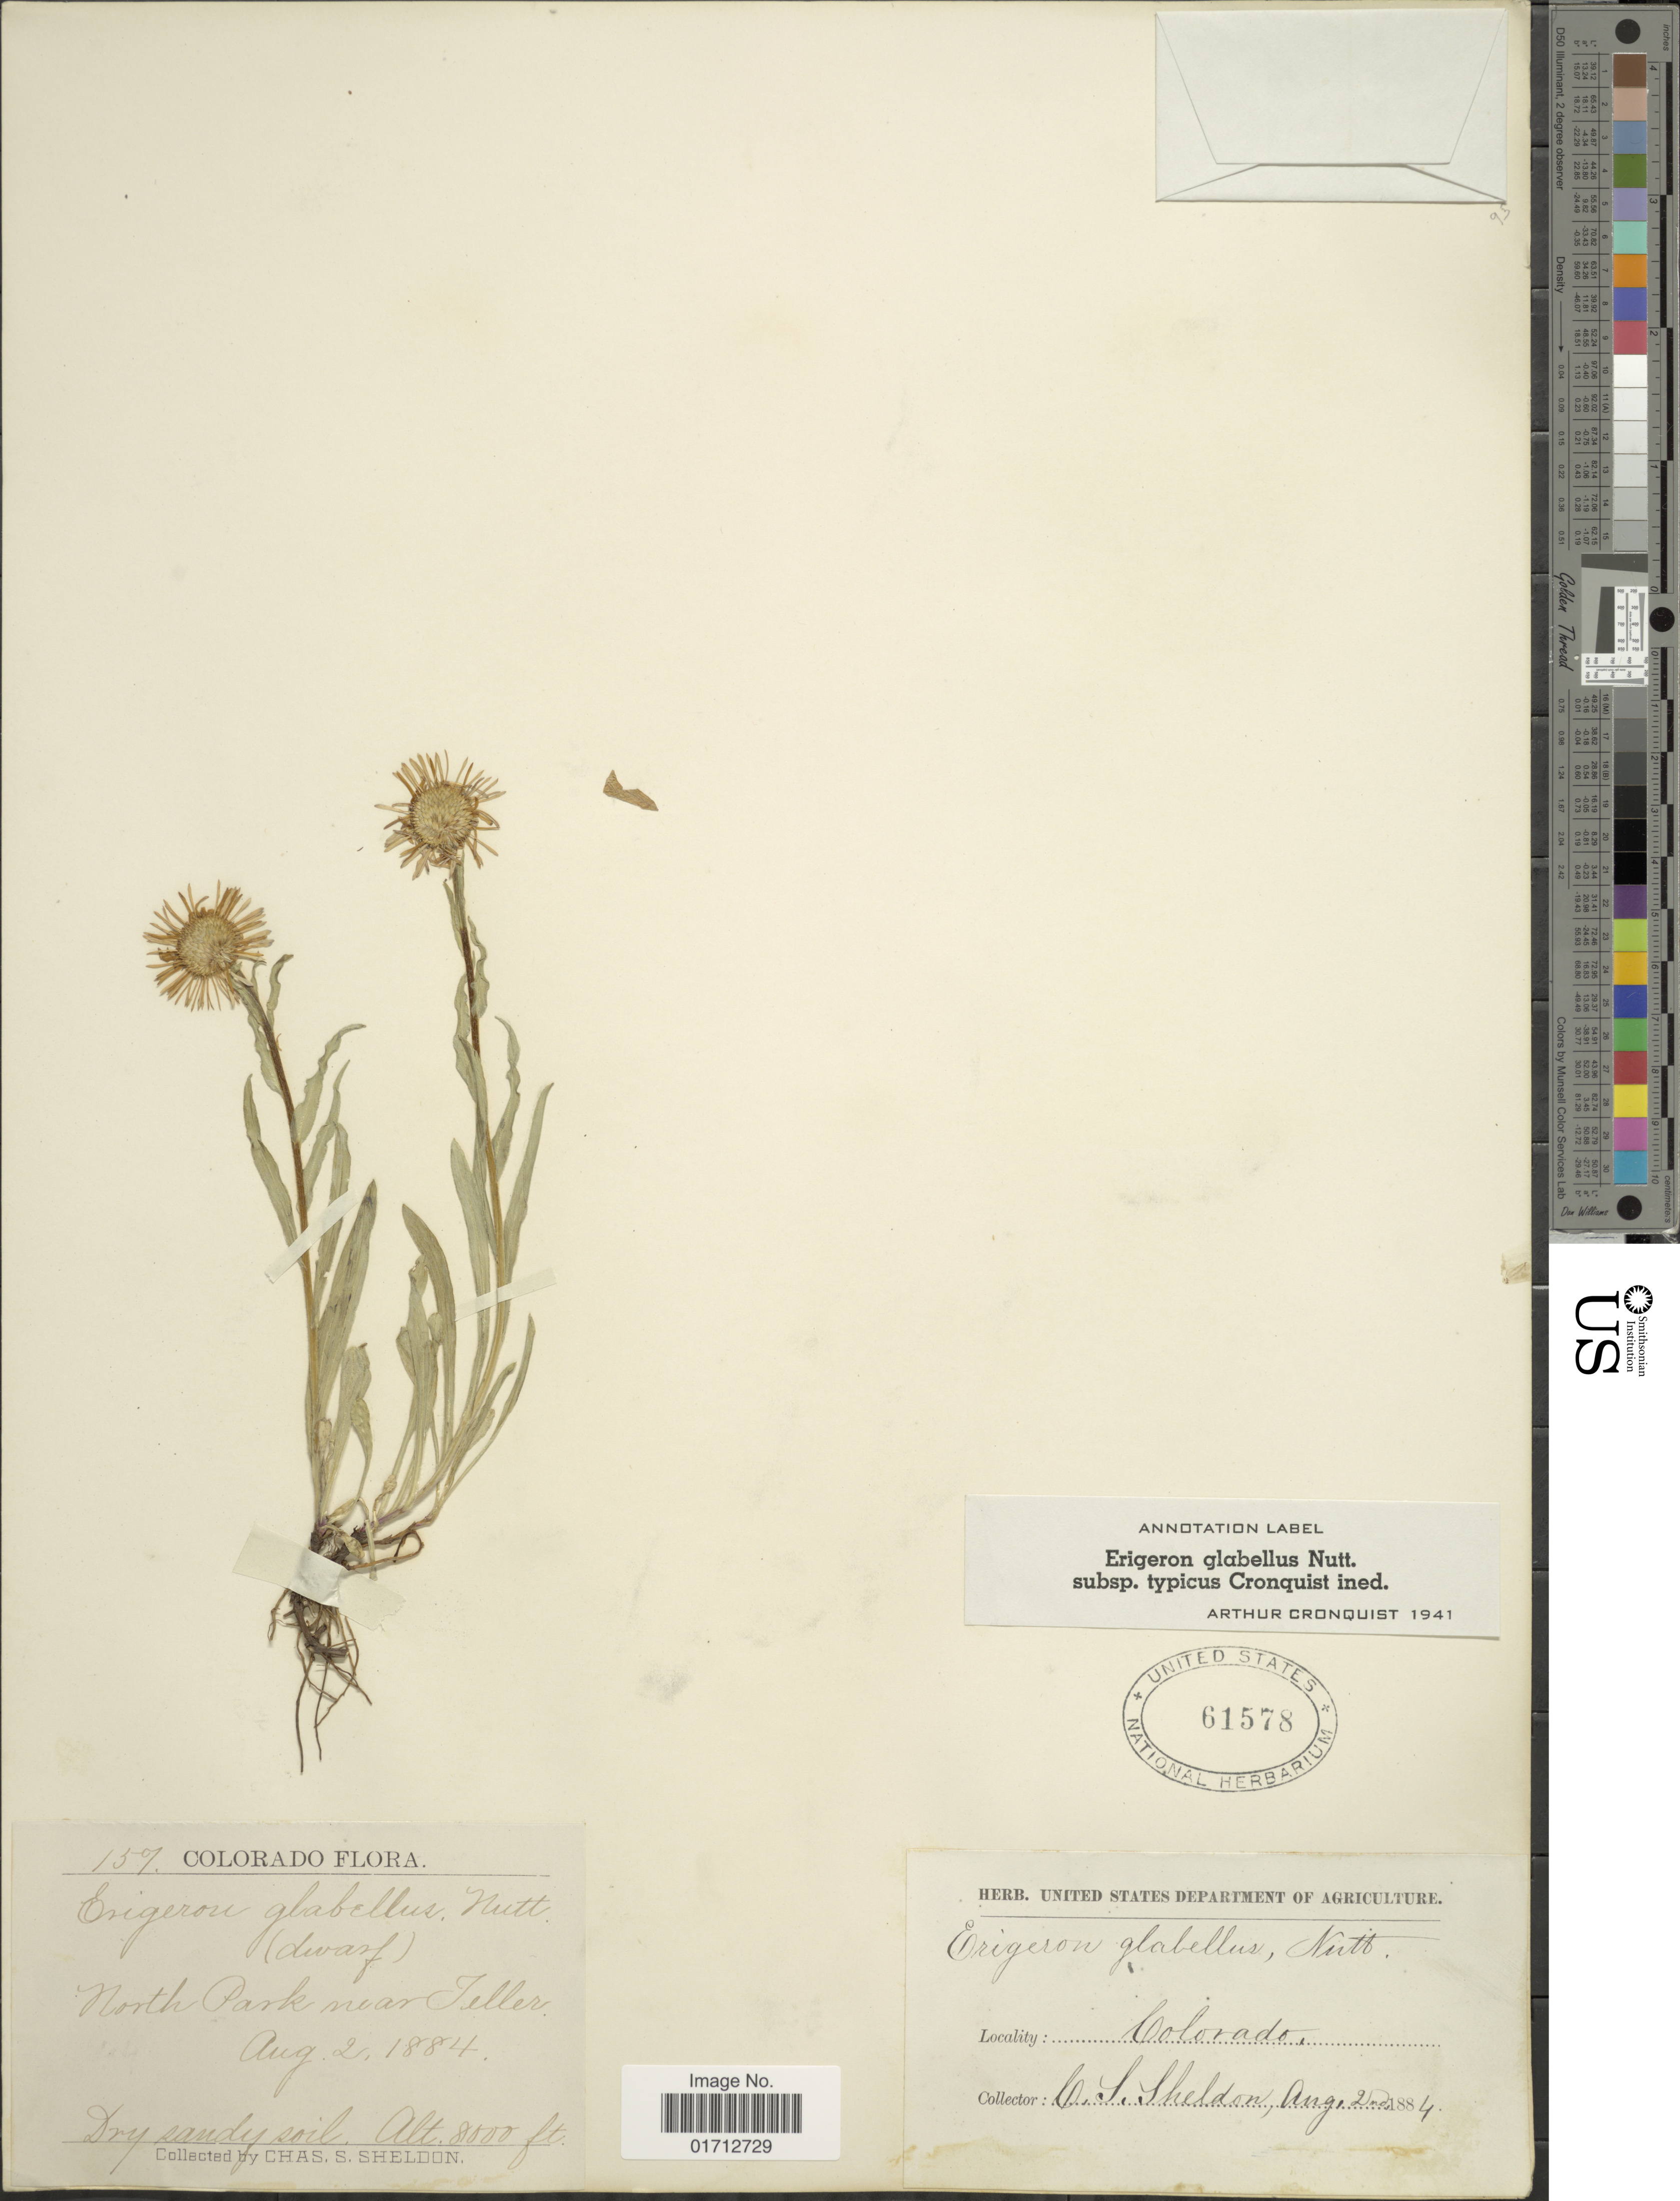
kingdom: Plantae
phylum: Tracheophyta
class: Magnoliopsida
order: Asterales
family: Asteraceae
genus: Erigeron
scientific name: Erigeron glabellus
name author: Nutt.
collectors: C. S. Sheldon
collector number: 157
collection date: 1884-08-02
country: United States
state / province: Colorado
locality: North Park near Teller.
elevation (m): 2438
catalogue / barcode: US 61578